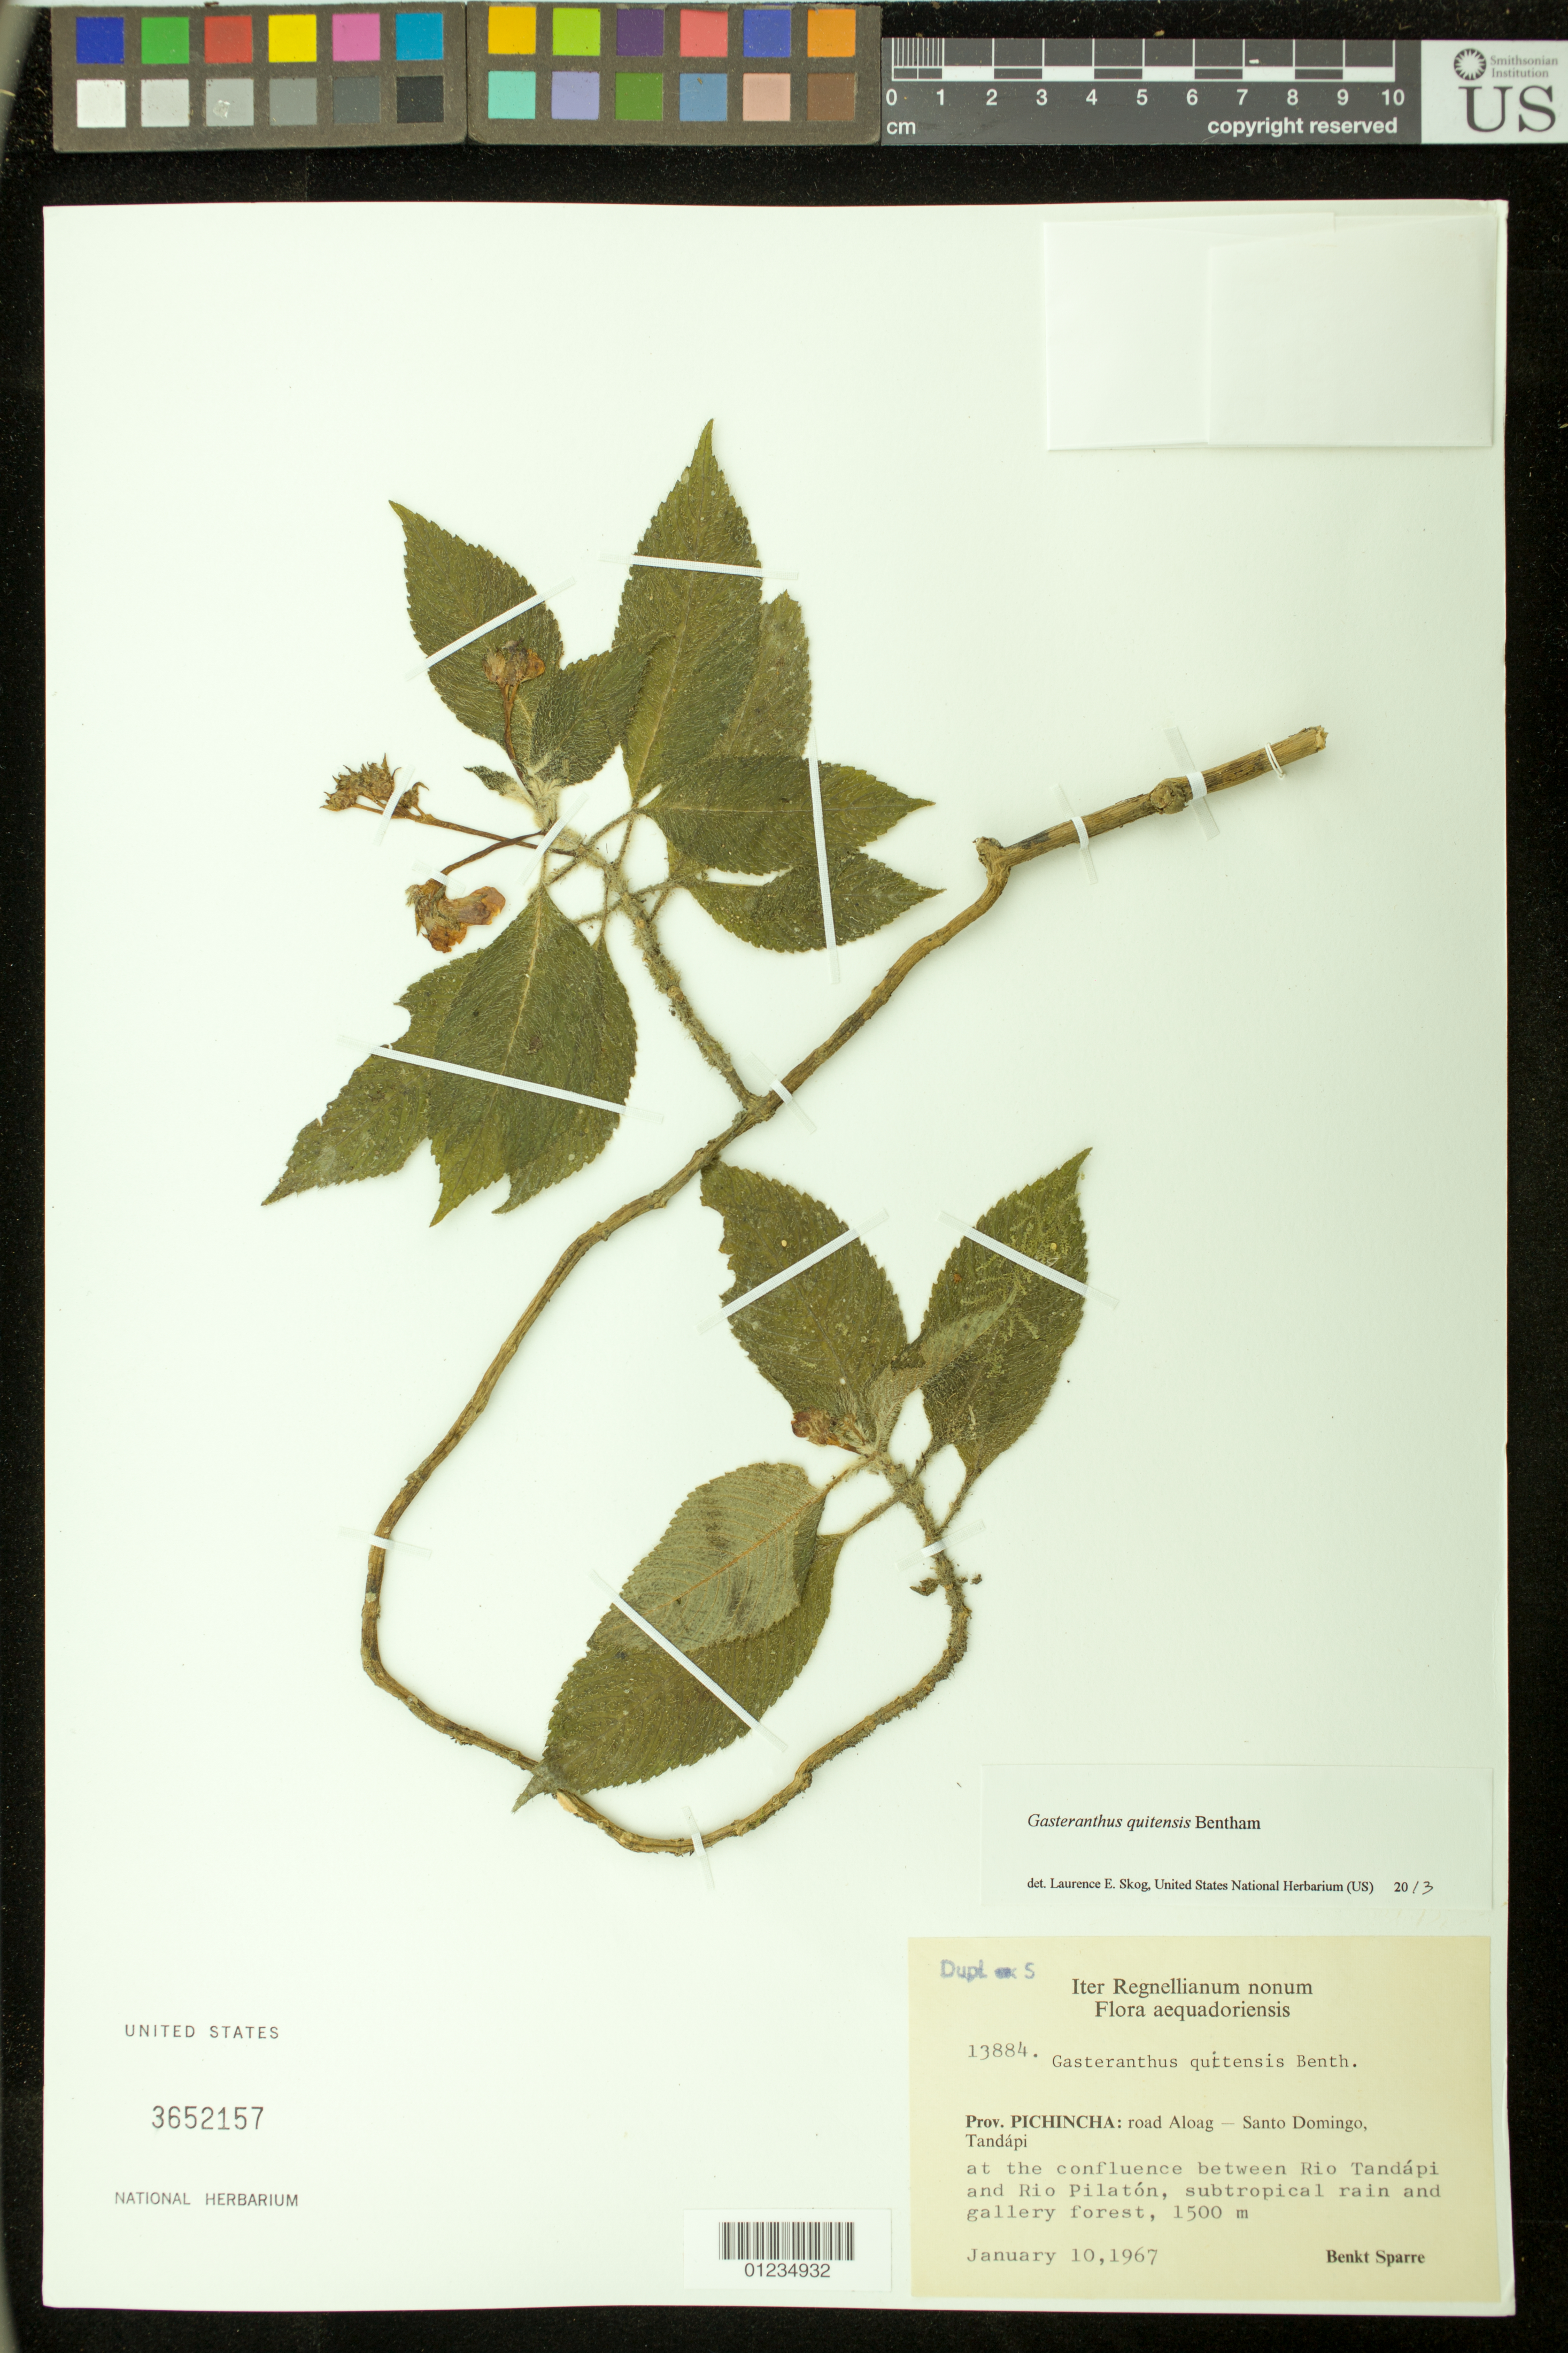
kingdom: Plantae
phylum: Tracheophyta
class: Magnoliopsida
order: Lamiales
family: Gesneriaceae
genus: Gasteranthus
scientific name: Gasteranthus quitensis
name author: Benth.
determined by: Skog, Laurence E.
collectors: B. Sparre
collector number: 13884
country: Ecuador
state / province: Pichincha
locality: Road Aloag - Santo Domingo, Tandapi, at the confluence between Rio Tandapi and Rio Pilaton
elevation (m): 1500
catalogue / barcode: US 3652157